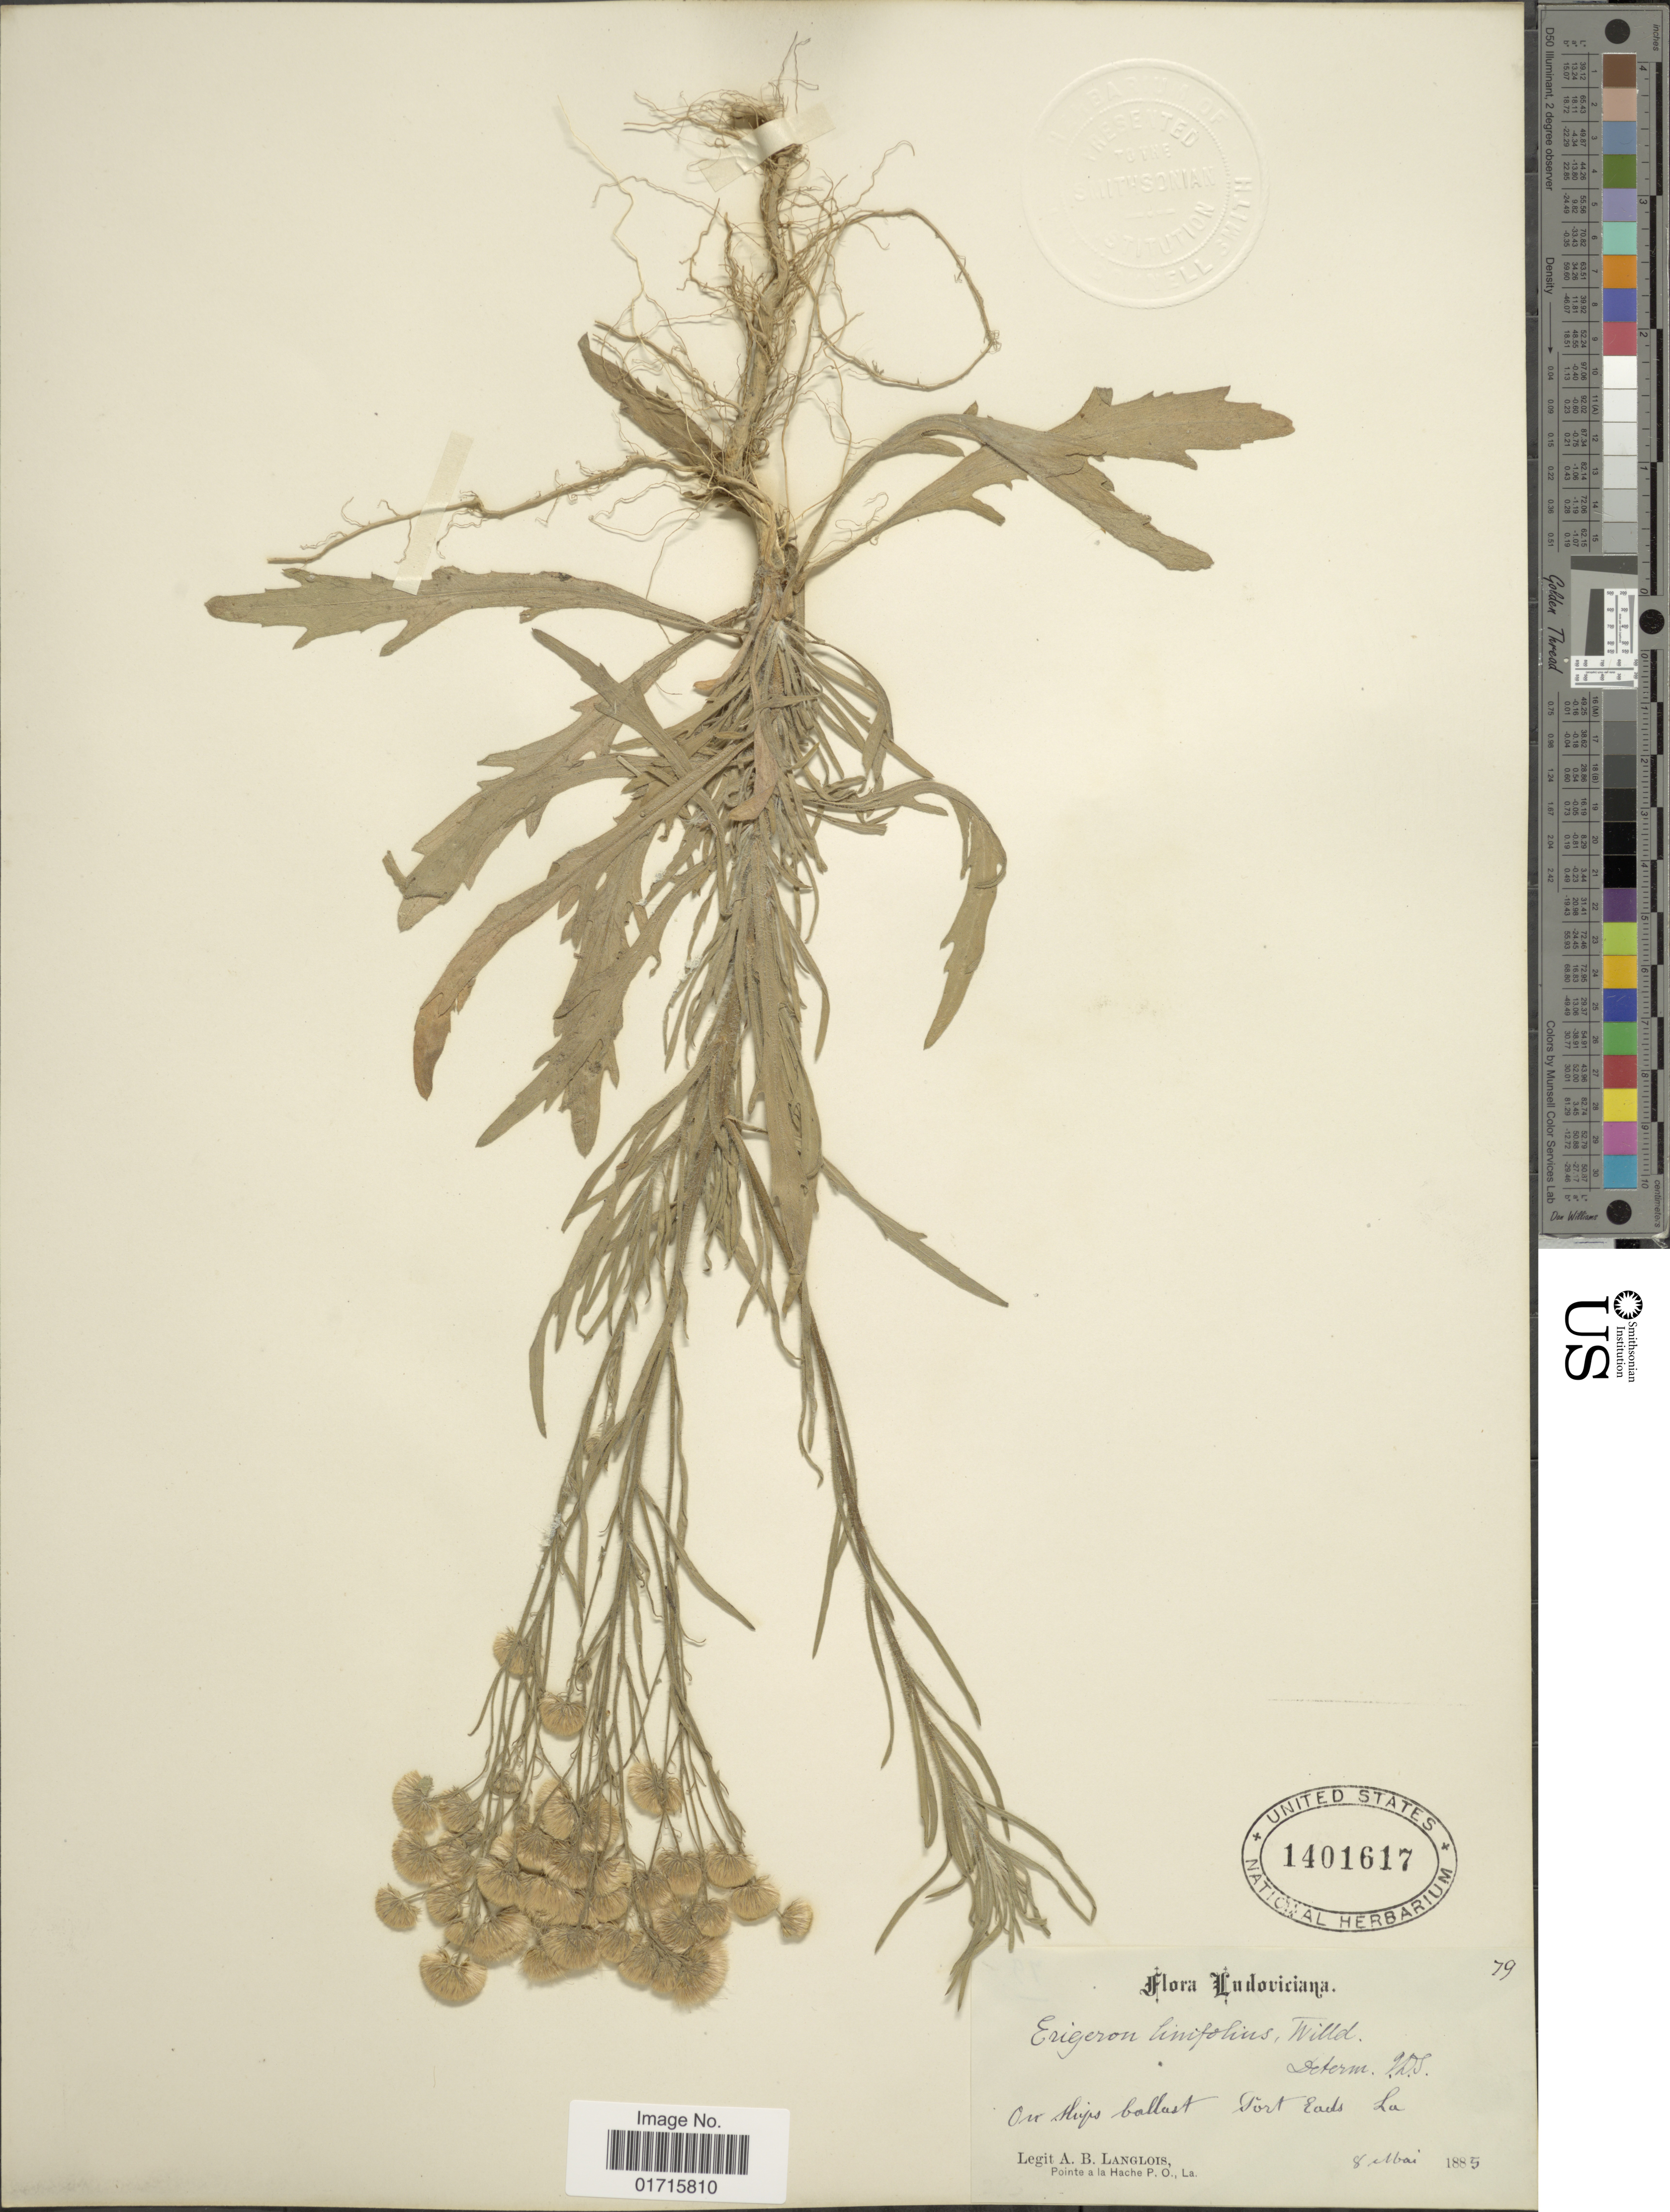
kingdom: Plantae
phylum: Tracheophyta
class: Magnoliopsida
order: Asterales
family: Asteraceae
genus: Conyza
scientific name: Conyza bonariensis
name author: (L.) Cronq.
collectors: A. Langlois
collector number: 79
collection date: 1885-05-08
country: United States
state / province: Louisiana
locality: On Ships ballast. Port Eads La.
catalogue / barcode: US 1401617